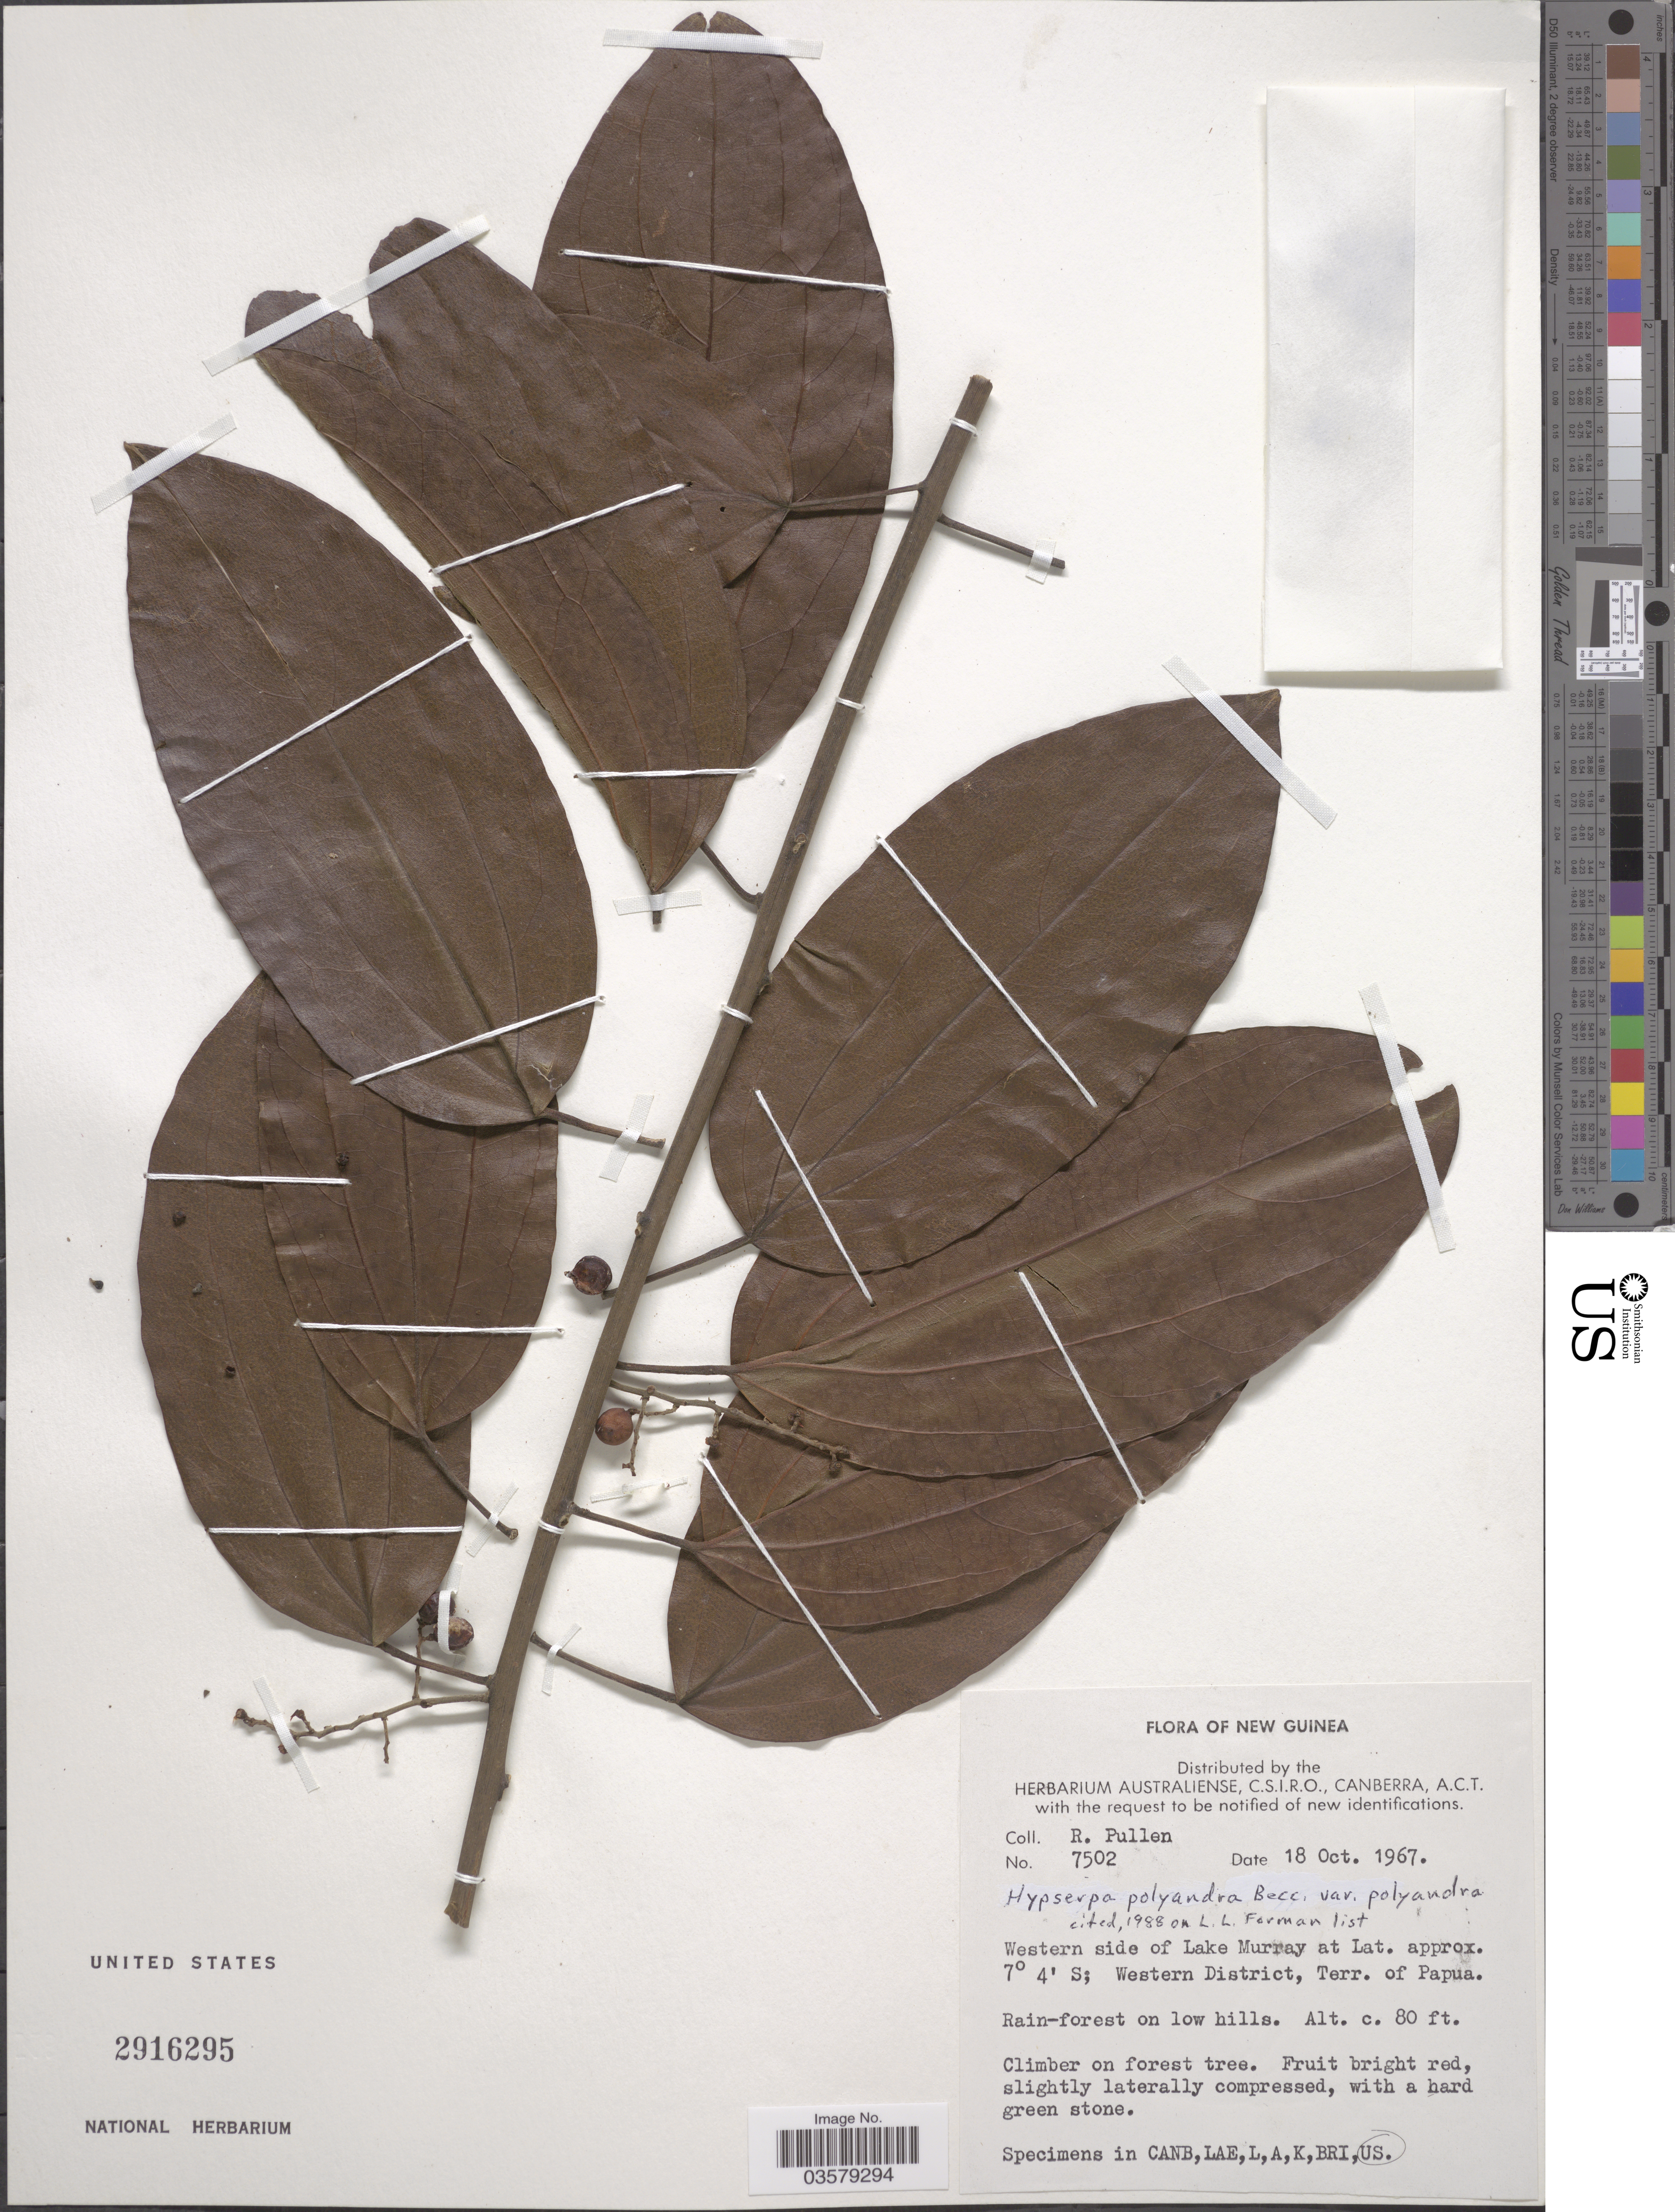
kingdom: Plantae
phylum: Tracheophyta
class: Magnoliopsida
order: Ranunculales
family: Menispermaceae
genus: Hypserpa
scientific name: Hypserpa polyandra var. polyandra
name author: Becc.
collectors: R. Pullen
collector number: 7502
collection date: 1967-10-18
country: Papua New Guinea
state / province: Manus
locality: New Guinea, Western side of Lake Murray. Western District, Terr. of Papua.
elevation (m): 24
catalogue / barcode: US 2916295